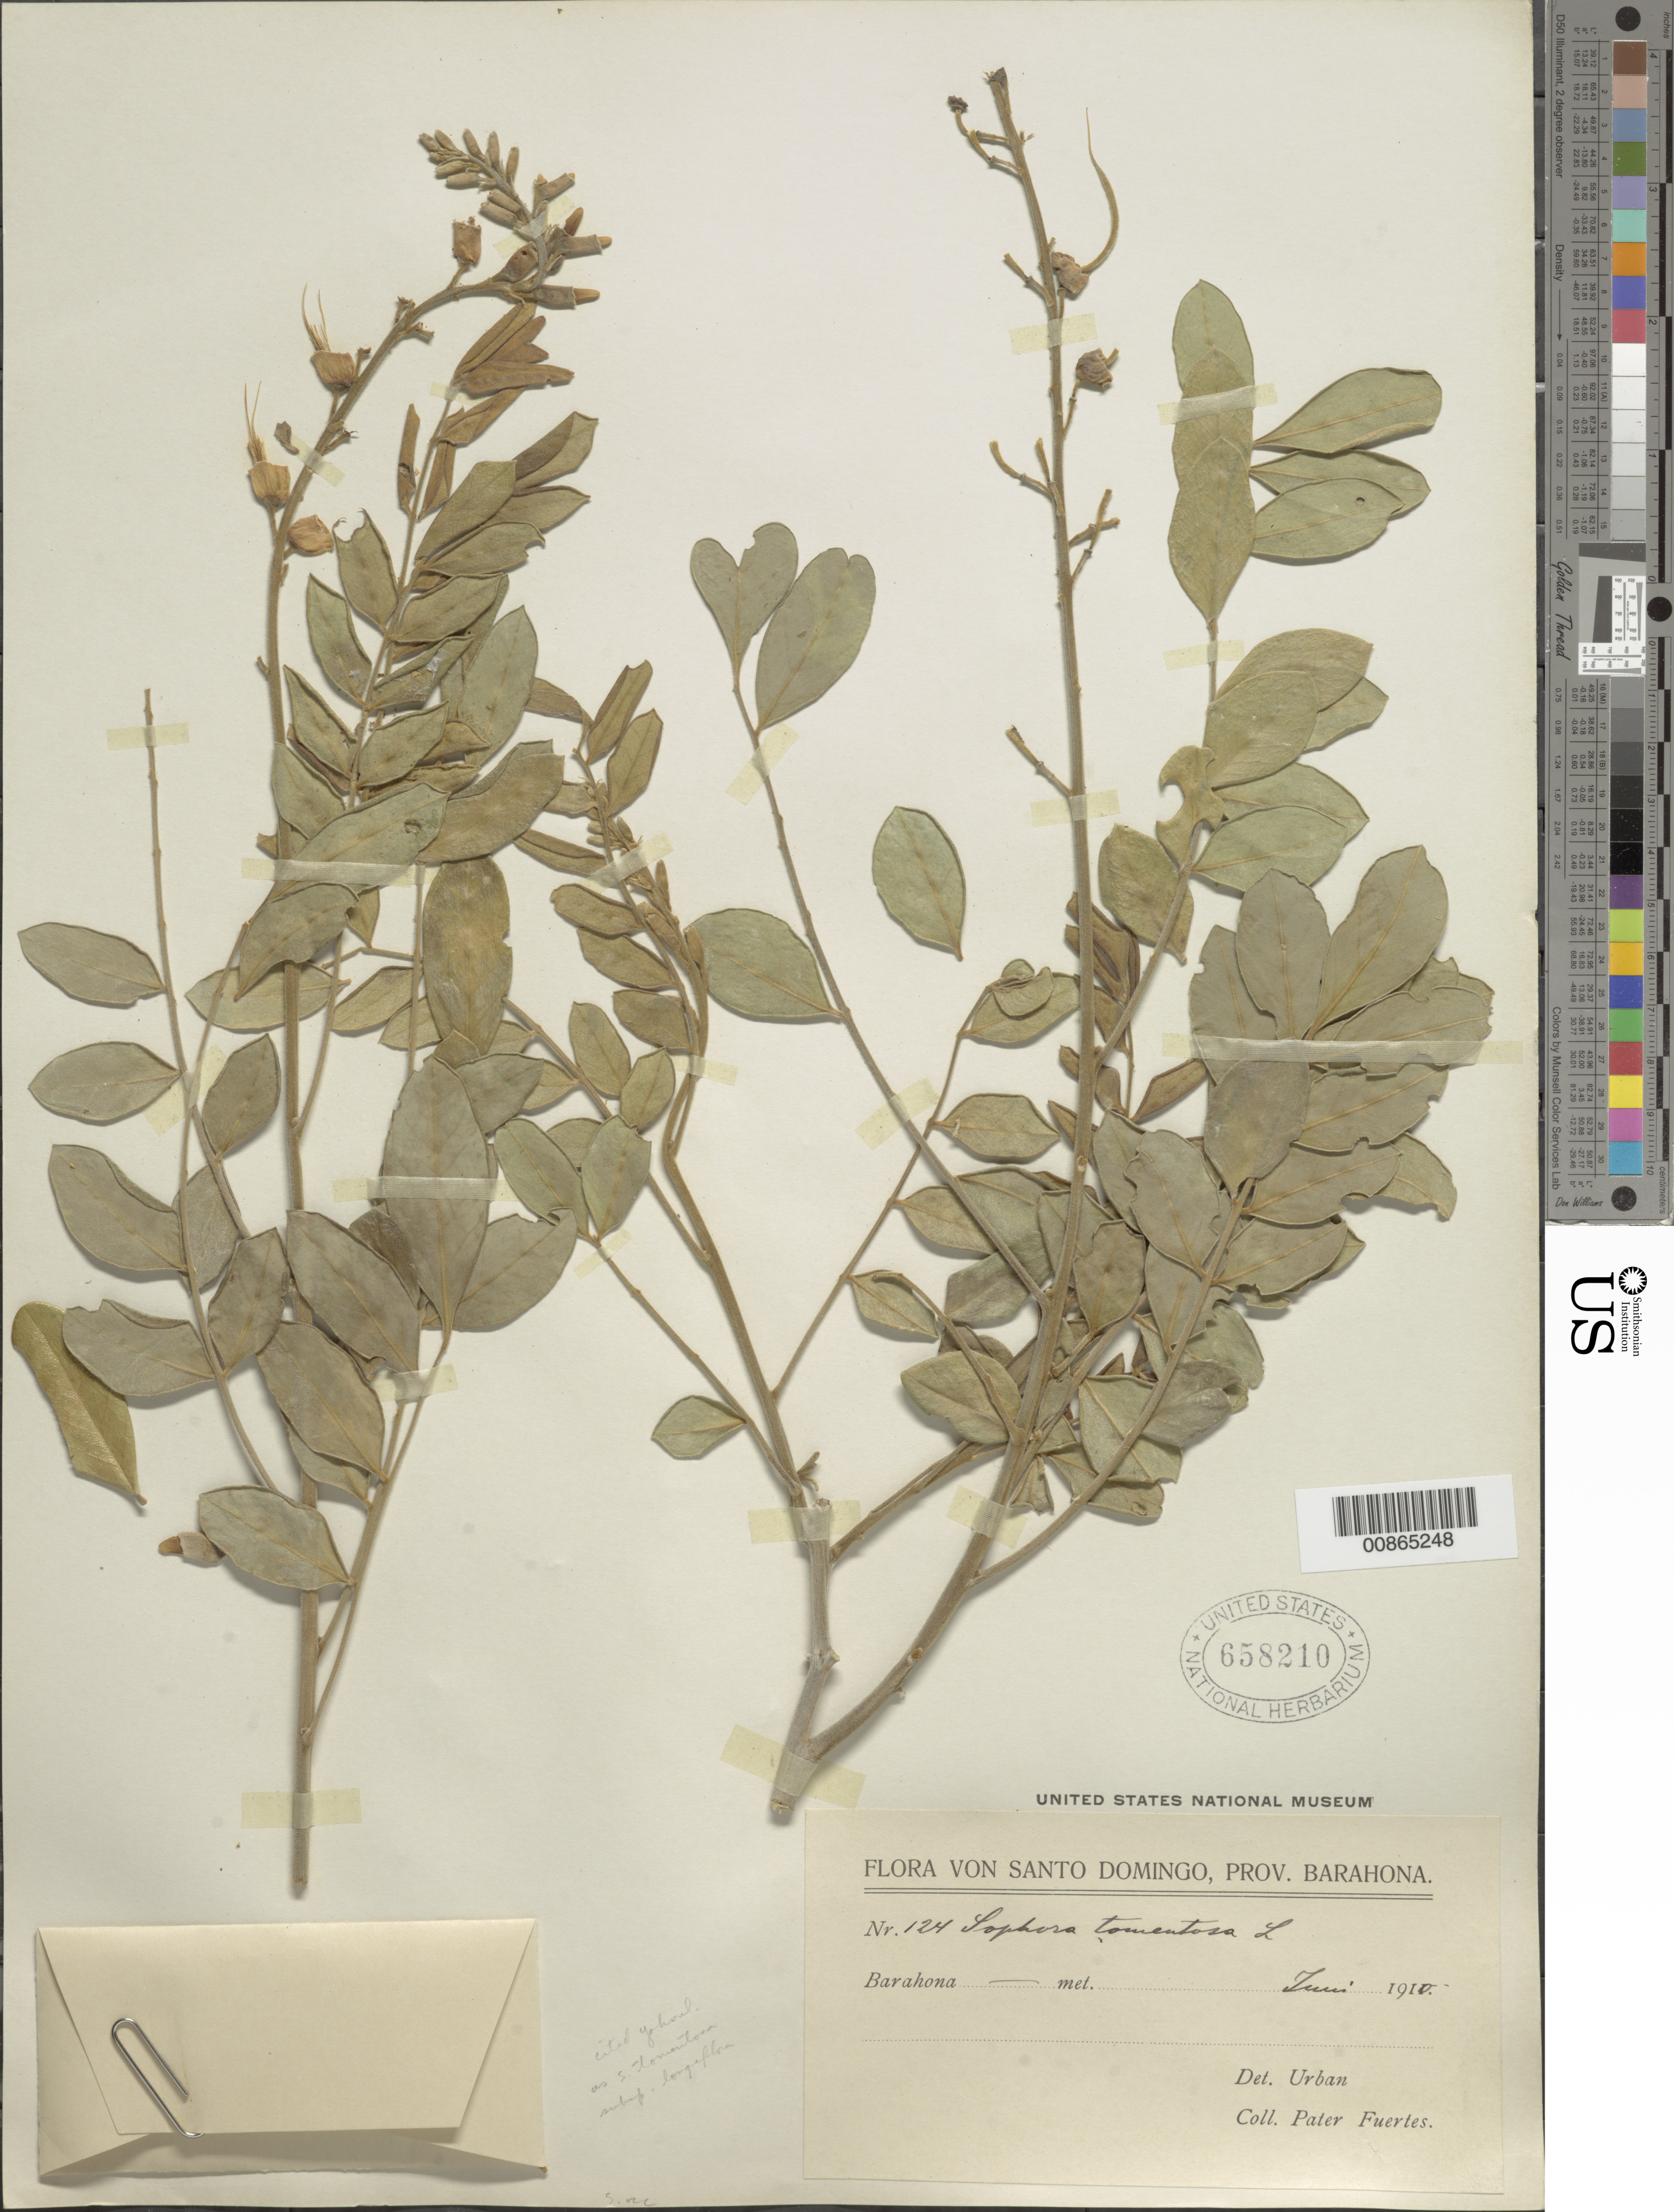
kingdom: Plantae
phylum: Tracheophyta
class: Magnoliopsida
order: Fabales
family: Fabaceae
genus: Sophora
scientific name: Sophora tomentosa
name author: L.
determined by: Urban, Ignatz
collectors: M. D. Fuertes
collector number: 124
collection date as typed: Jun 1910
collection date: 1910-06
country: Dominican Republic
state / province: Barahona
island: Hispaniola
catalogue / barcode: US 658210